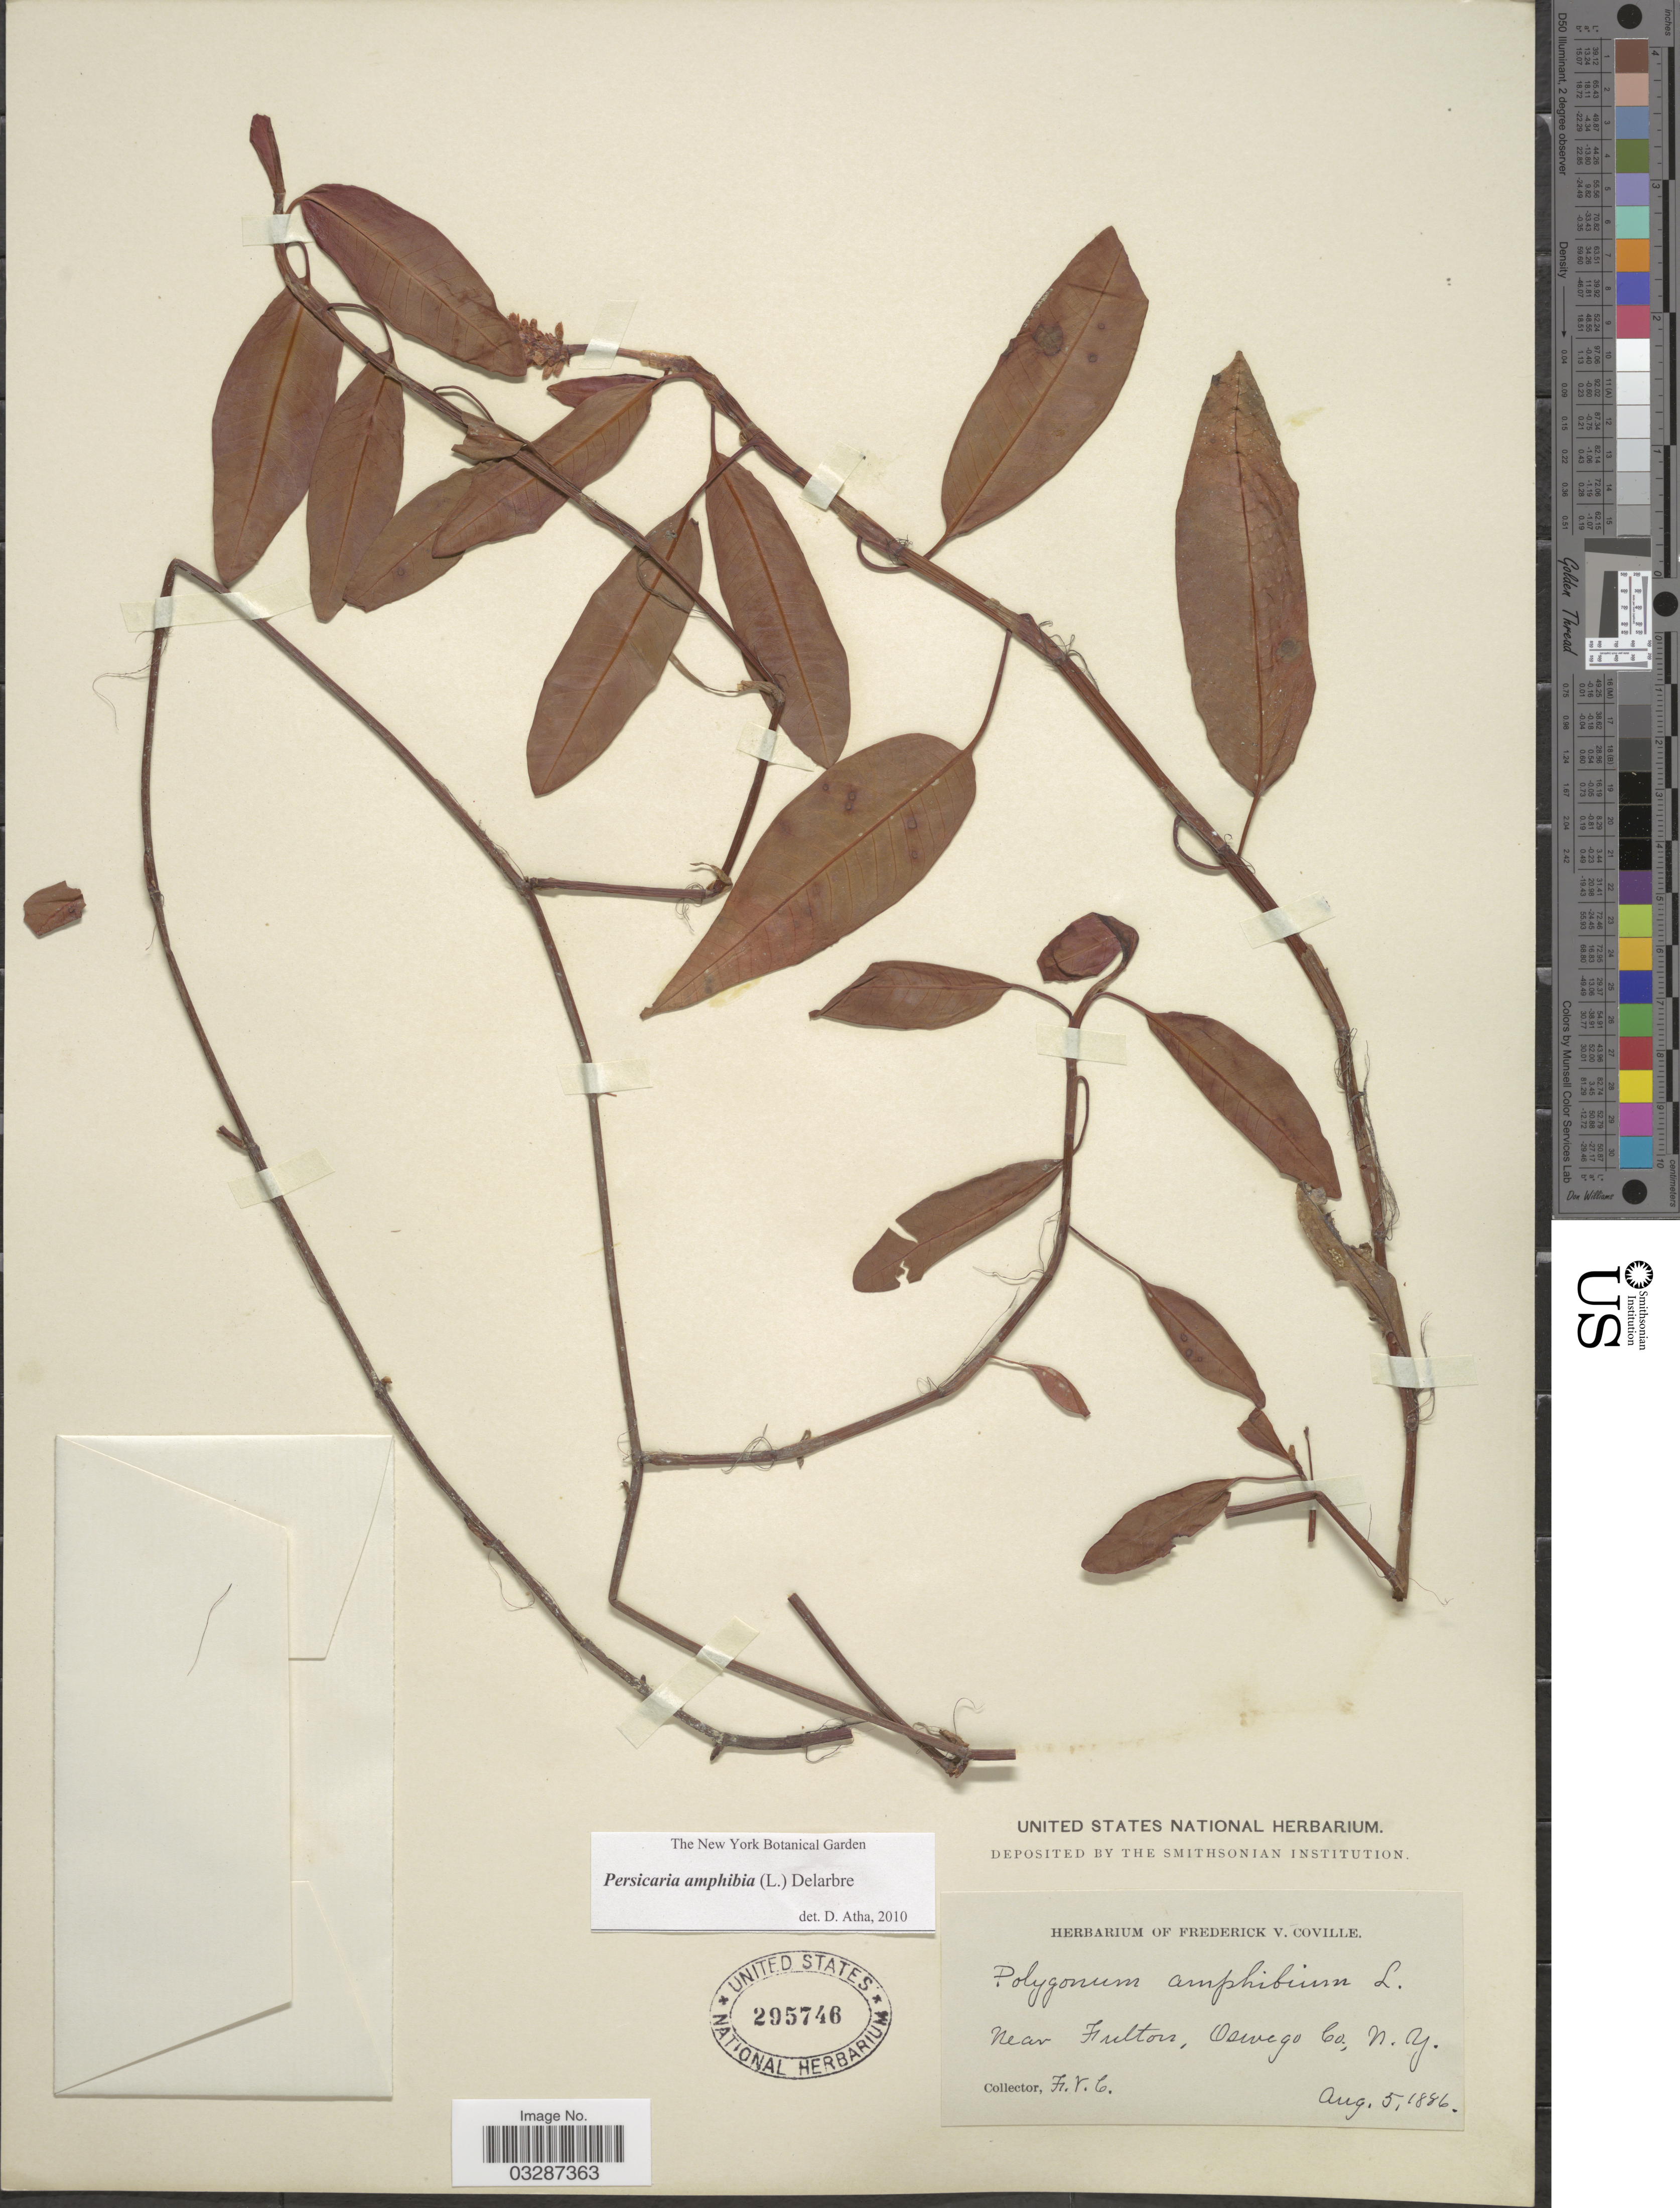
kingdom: Plantae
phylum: Tracheophyta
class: Magnoliopsida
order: Caryophyllales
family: Polygonaceae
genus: Persicaria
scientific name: Persicaria amphibia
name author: (L.) Delarbre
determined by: Atha, D. E.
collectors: F. V. Coville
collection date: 1886-08-05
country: United States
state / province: New York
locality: Near Fulton, Oswego Co.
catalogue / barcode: US 295746